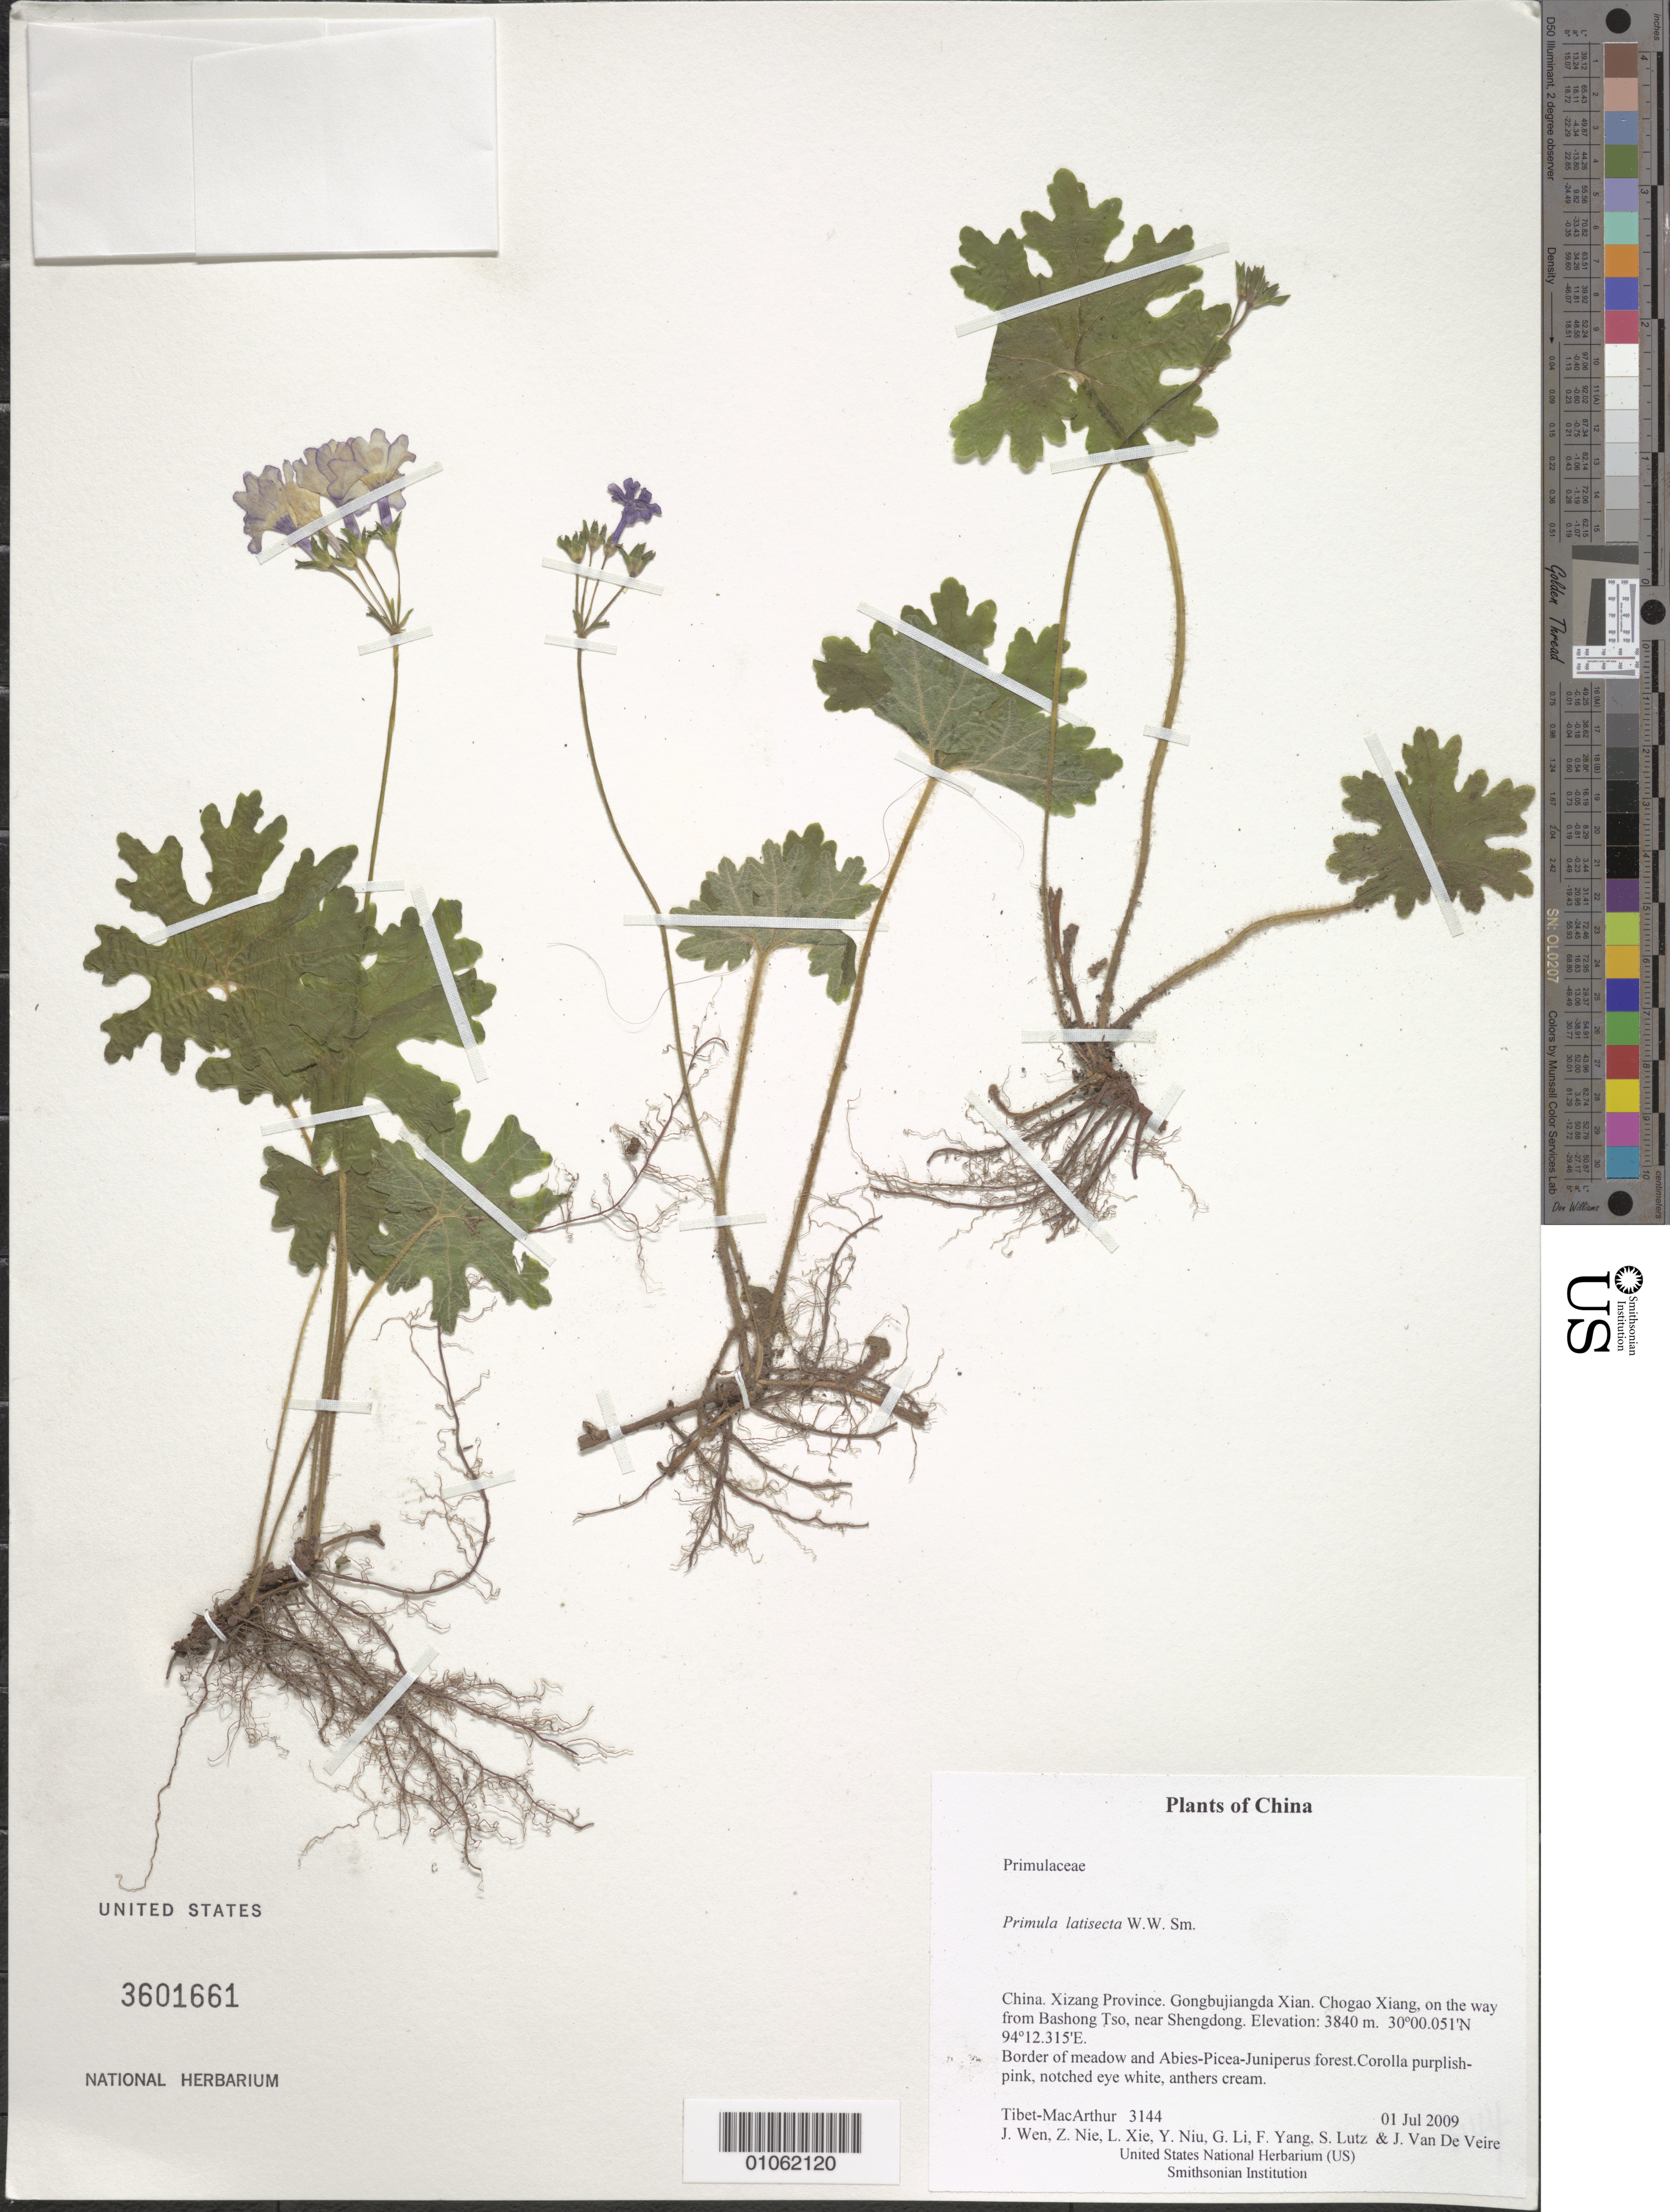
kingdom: Plantae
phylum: Tracheophyta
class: Magnoliopsida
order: Ericales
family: Primulaceae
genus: Primula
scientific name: Primula latisecta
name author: W.W. Sm.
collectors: Tibet-MacArthur, J. Wen, Z. Nie, L. Xie, Y. Niu, G. Li, F. Yang, S. Lutz & J. Van De Veire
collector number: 3144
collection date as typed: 01 Jul 2009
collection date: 2009-07-01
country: China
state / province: Xizang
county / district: Gongbujiangda Xian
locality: Chogao Xiang, on the way from Bashong Tso, near Shengdong.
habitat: Border of meadow and Abies-Picea-Juniperus forest.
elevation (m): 3840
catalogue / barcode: US 3601661